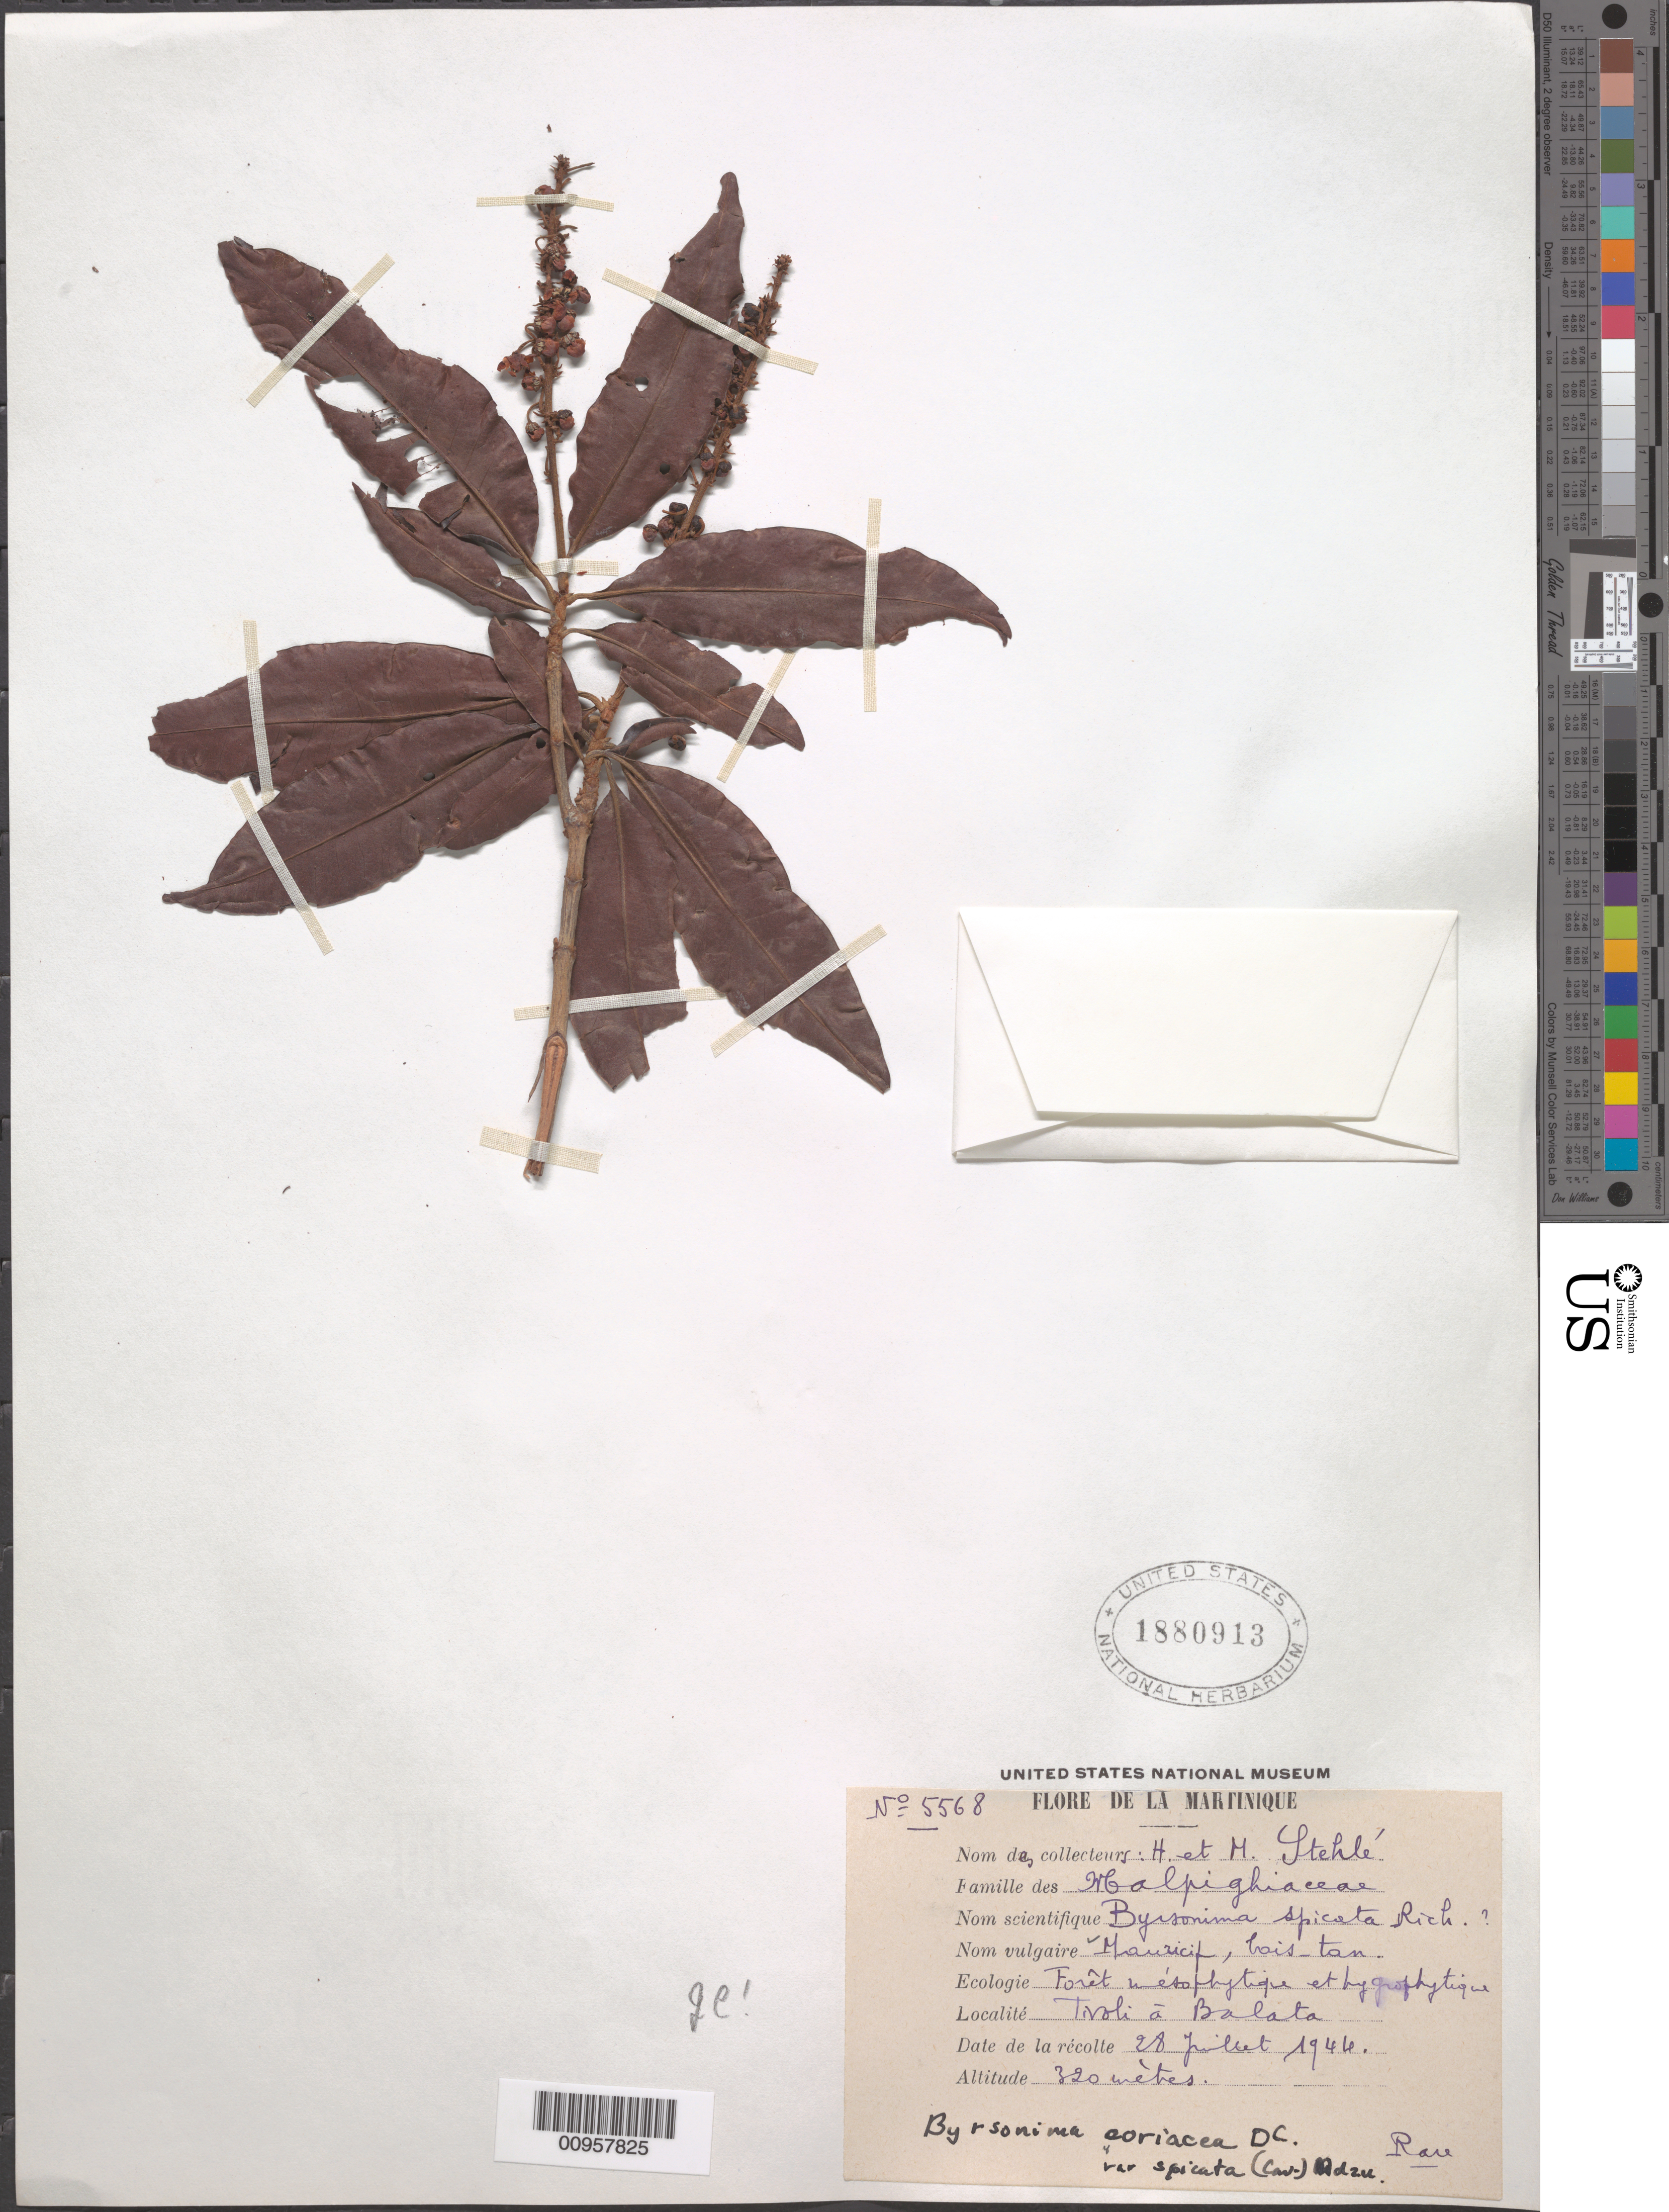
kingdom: Plantae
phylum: Tracheophyta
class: Magnoliopsida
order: Malpighiales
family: Malpighiaceae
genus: Byrsonima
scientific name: Byrsonima spicata (Cav.) DC.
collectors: H. Stehlé & M. Stehlé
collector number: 5568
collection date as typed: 28 Jul 1944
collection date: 1944-07-28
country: Martinique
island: Martinique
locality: Tivolí à Balata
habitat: Forêt mésophytique et hygrophytique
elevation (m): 320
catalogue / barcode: US 1880913